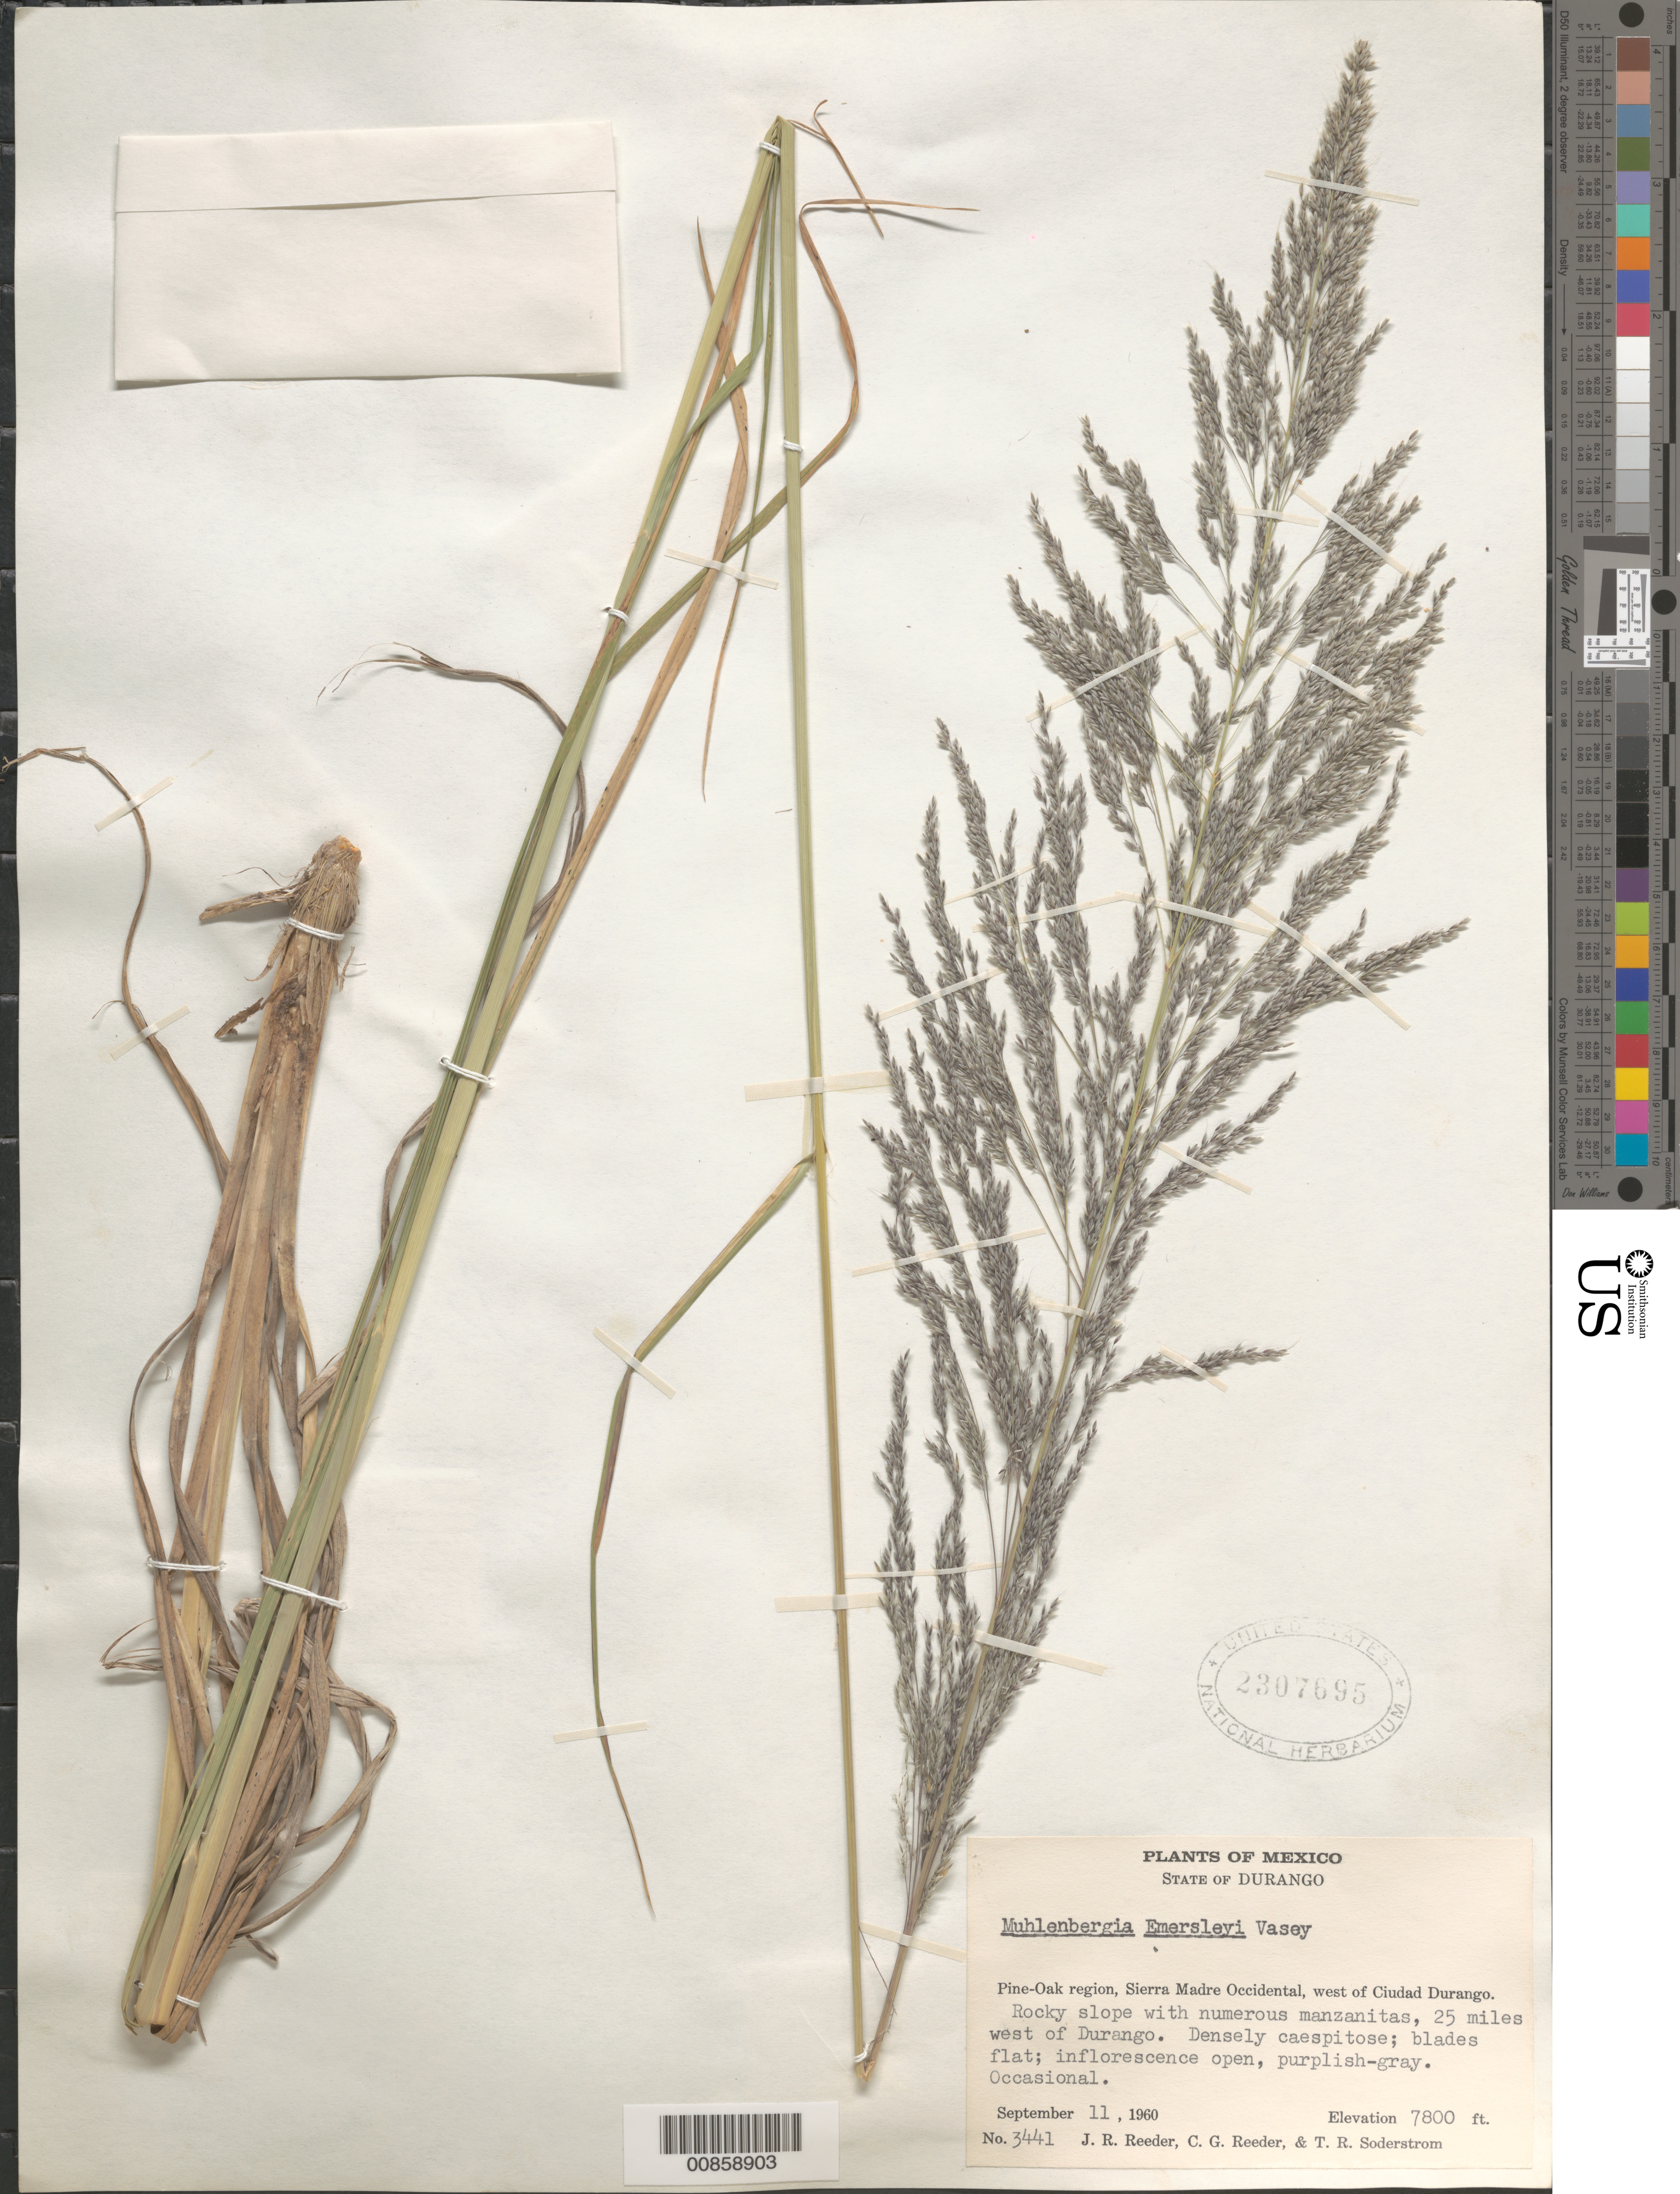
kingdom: Plantae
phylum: Tracheophyta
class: Liliopsida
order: Poales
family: Poaceae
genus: Muhlenbergia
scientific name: Muhlenbergia emersleyi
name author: Vasey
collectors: J. R. Reeder, C. G. Reeder & T. R. Soderstrom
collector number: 3441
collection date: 1960-09-11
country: Mexico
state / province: Durango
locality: Pine-Oak region, Sierra Madre Occidental, west of Ciudad Durango. Rocky slope with numerous manzanitas, 25 miles west of Durango.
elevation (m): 2377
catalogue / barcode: US 2307695